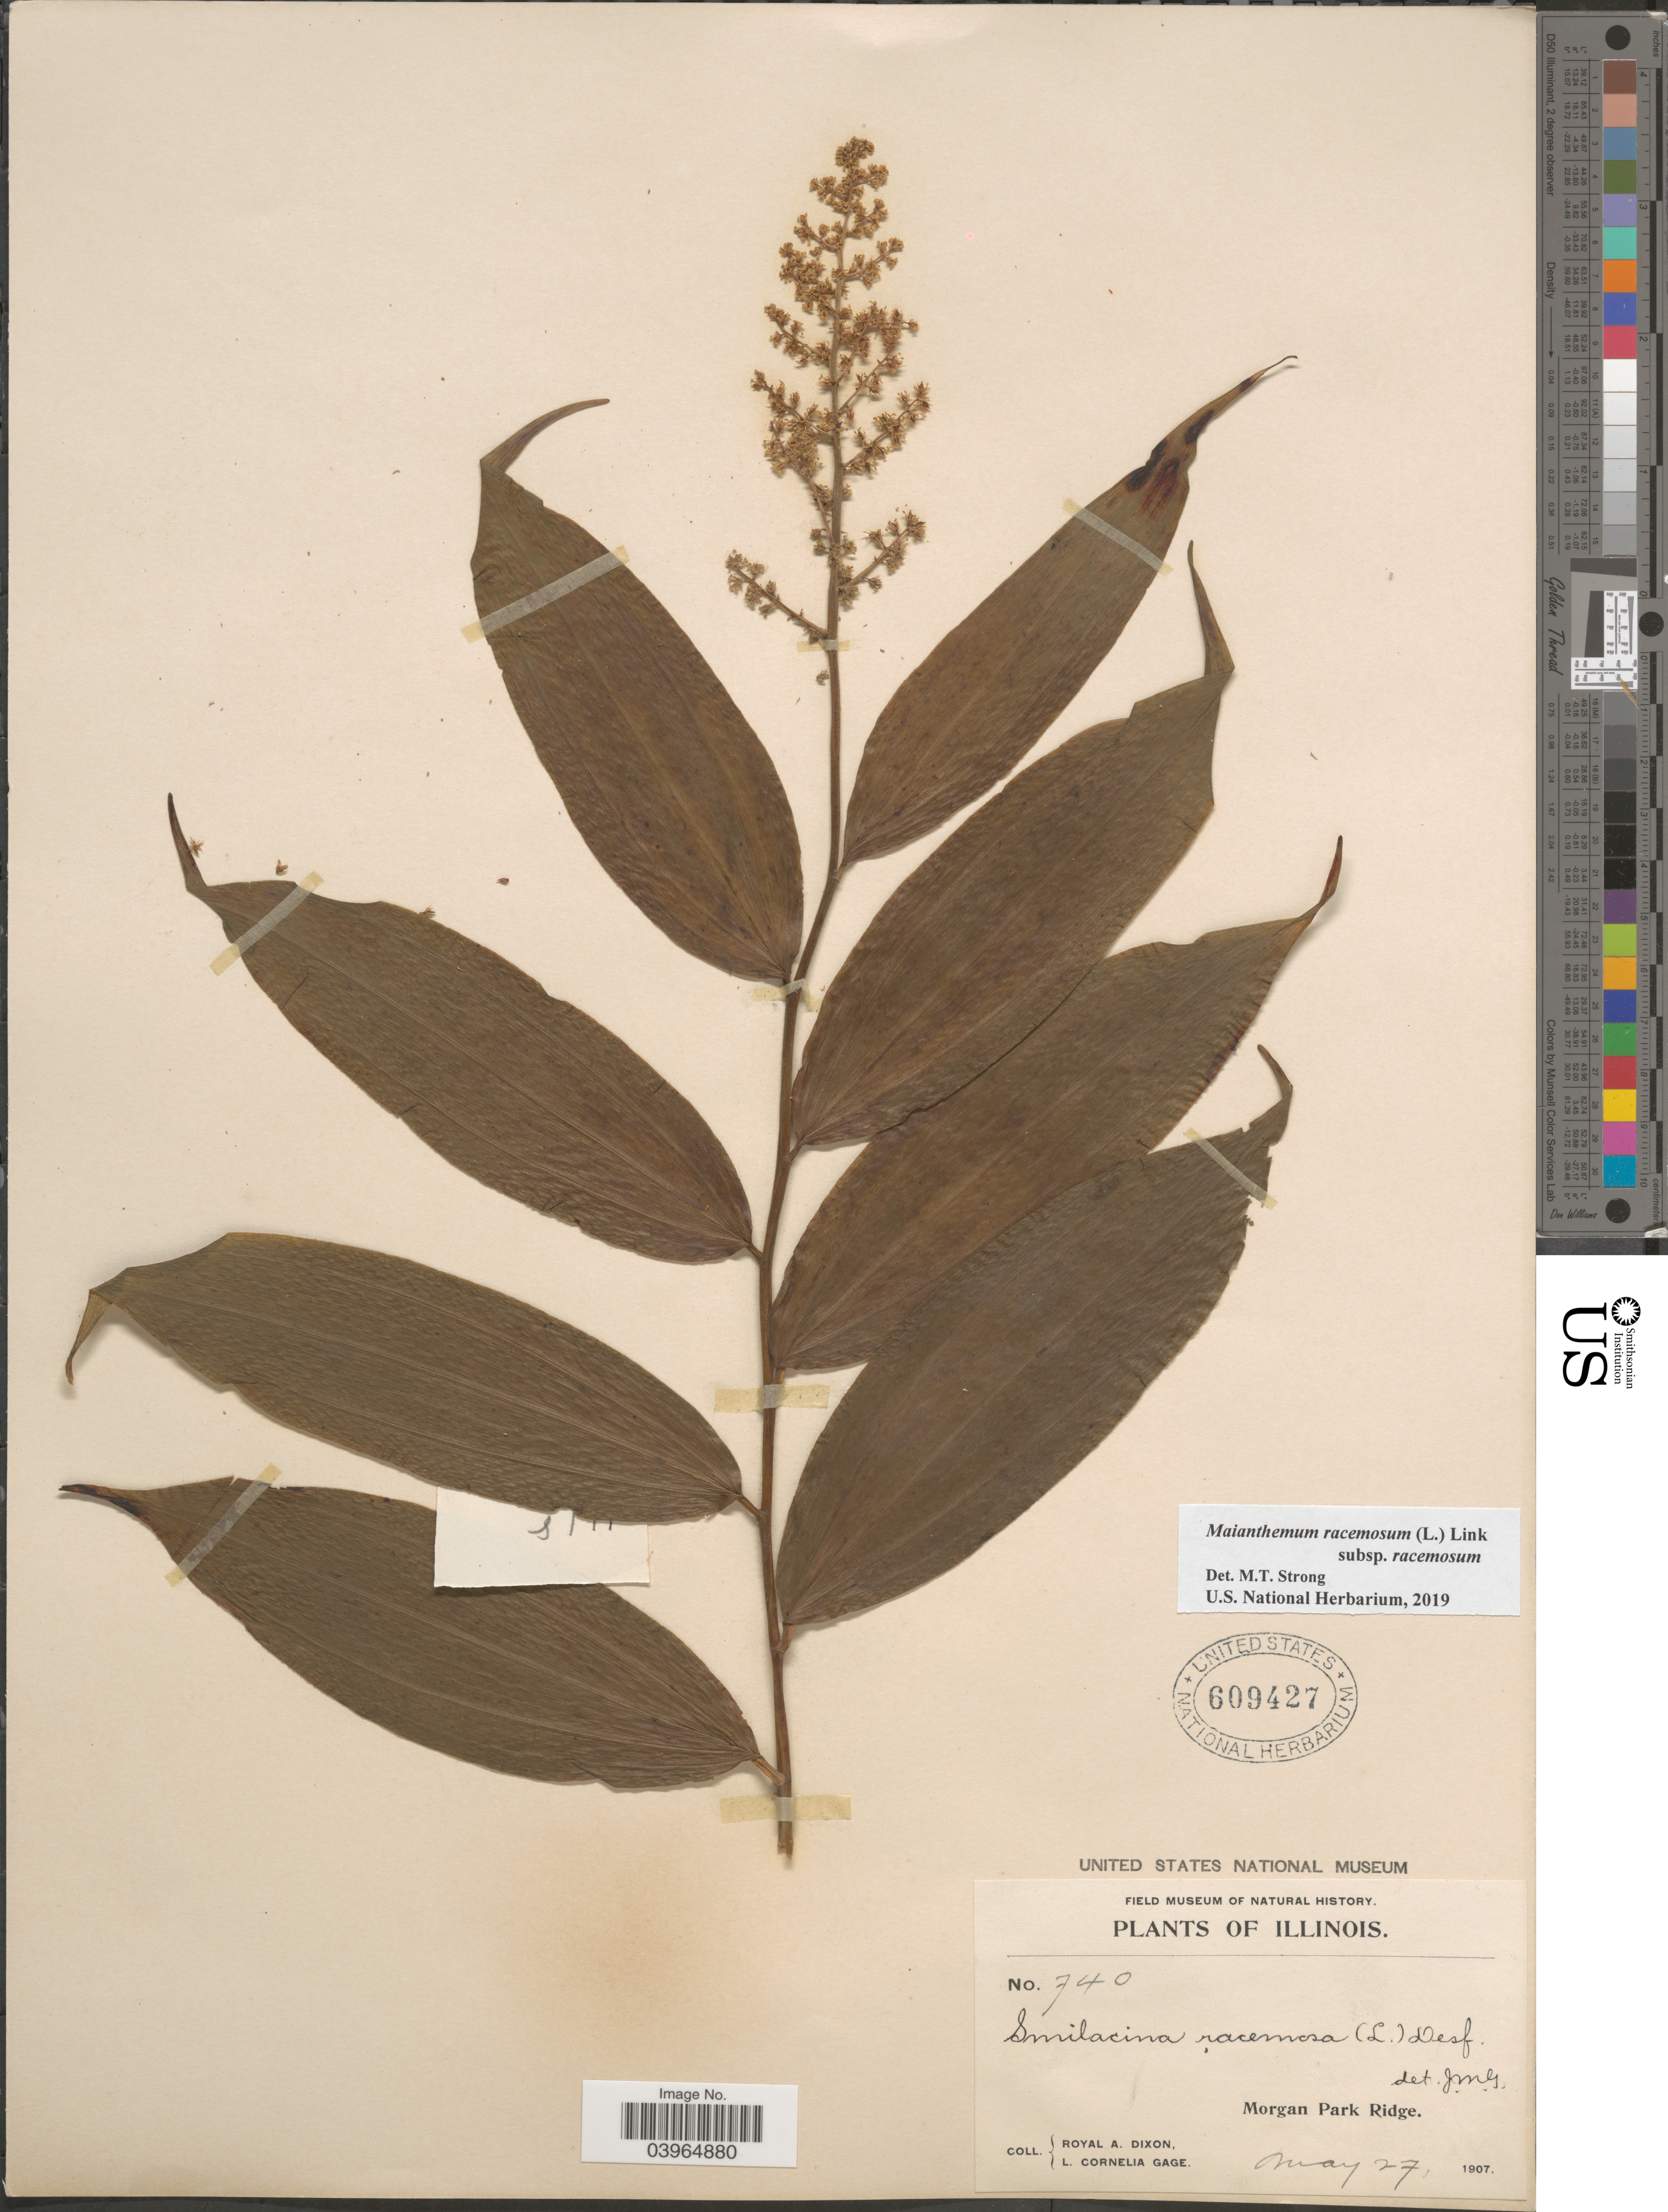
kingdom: Plantae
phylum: Tracheophyta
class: Liliopsida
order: Asparagales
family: Asparagaceae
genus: Maianthemum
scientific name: Maianthemum racemosum subsp. racemosum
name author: (L.) Link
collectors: R. A. Dixon & L. Gage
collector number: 740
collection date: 1907-05-27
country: United States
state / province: Illinois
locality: Morgan Park Ridge.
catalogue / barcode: US 609427